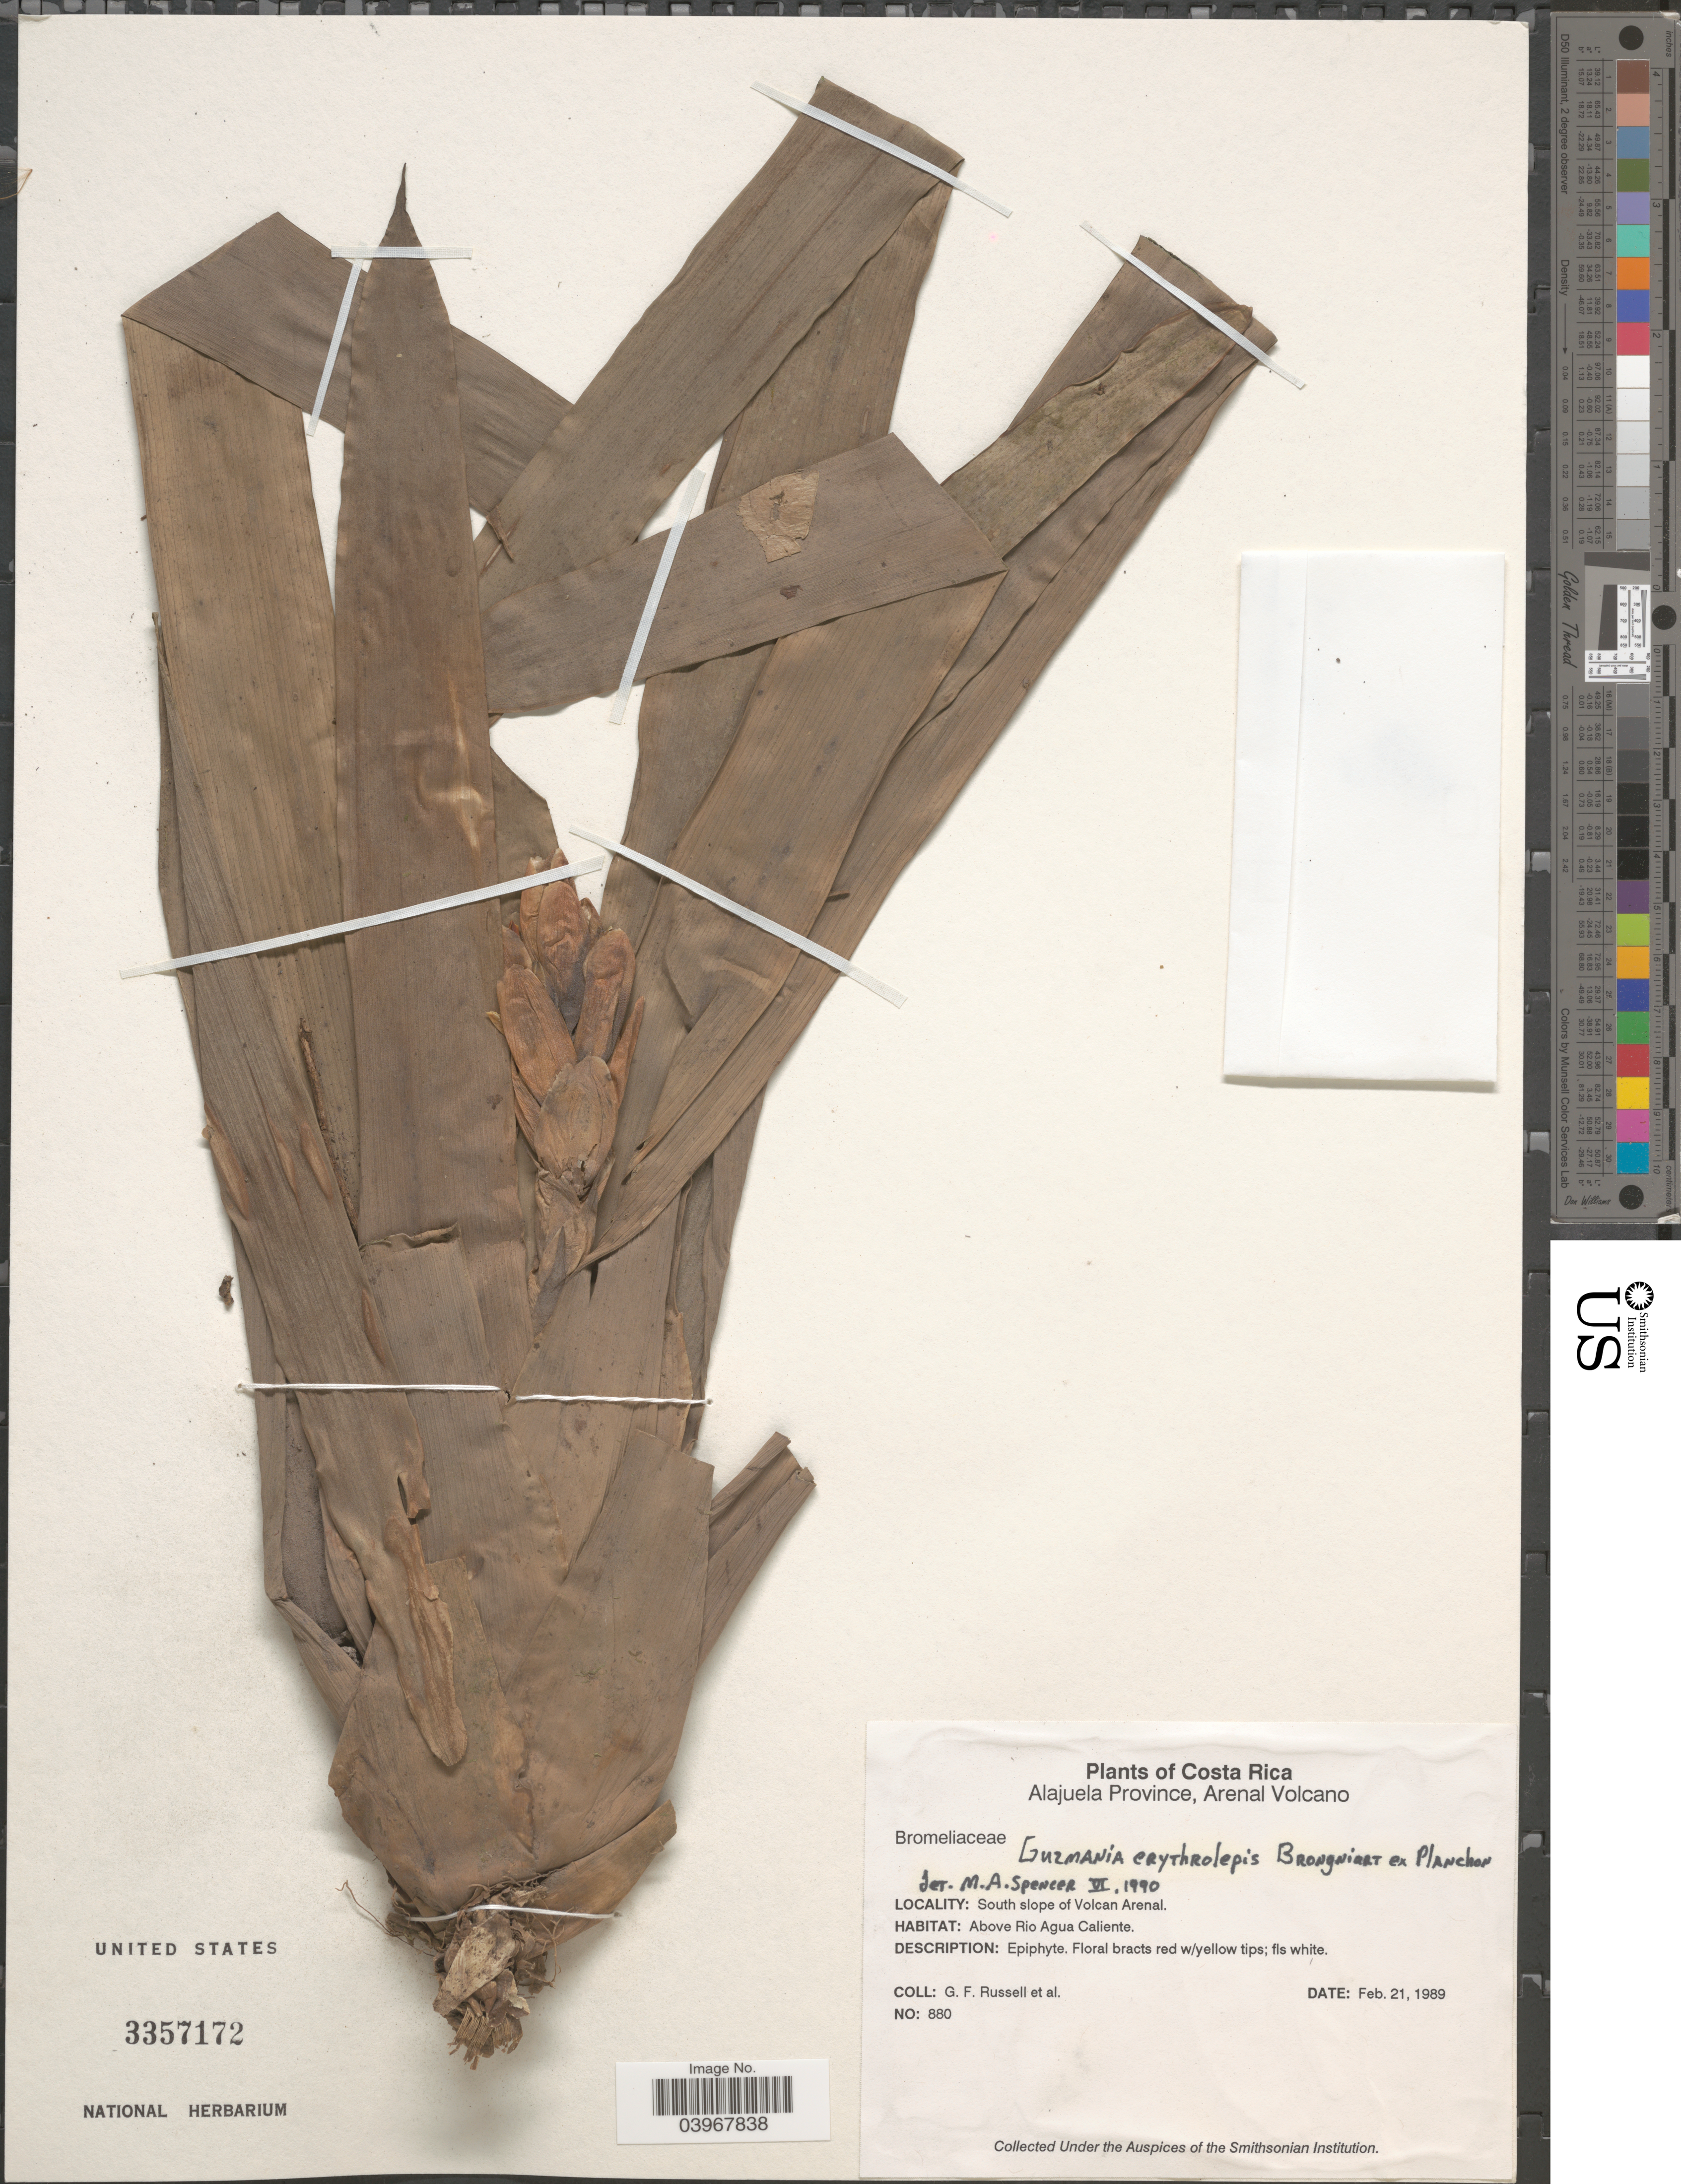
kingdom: Plantae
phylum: Tracheophyta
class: Liliopsida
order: Poales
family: Bromeliaceae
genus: Guzmania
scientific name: Guzmania erythrolepis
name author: Brongn. ex Planch.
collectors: G. Russell & et al.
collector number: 880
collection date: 1989-02-21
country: Costa Rica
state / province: Alajuela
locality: Arenal Volcano. South slope of Volcan Arenal. Above Rio Agua Caliente.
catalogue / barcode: US 3357172